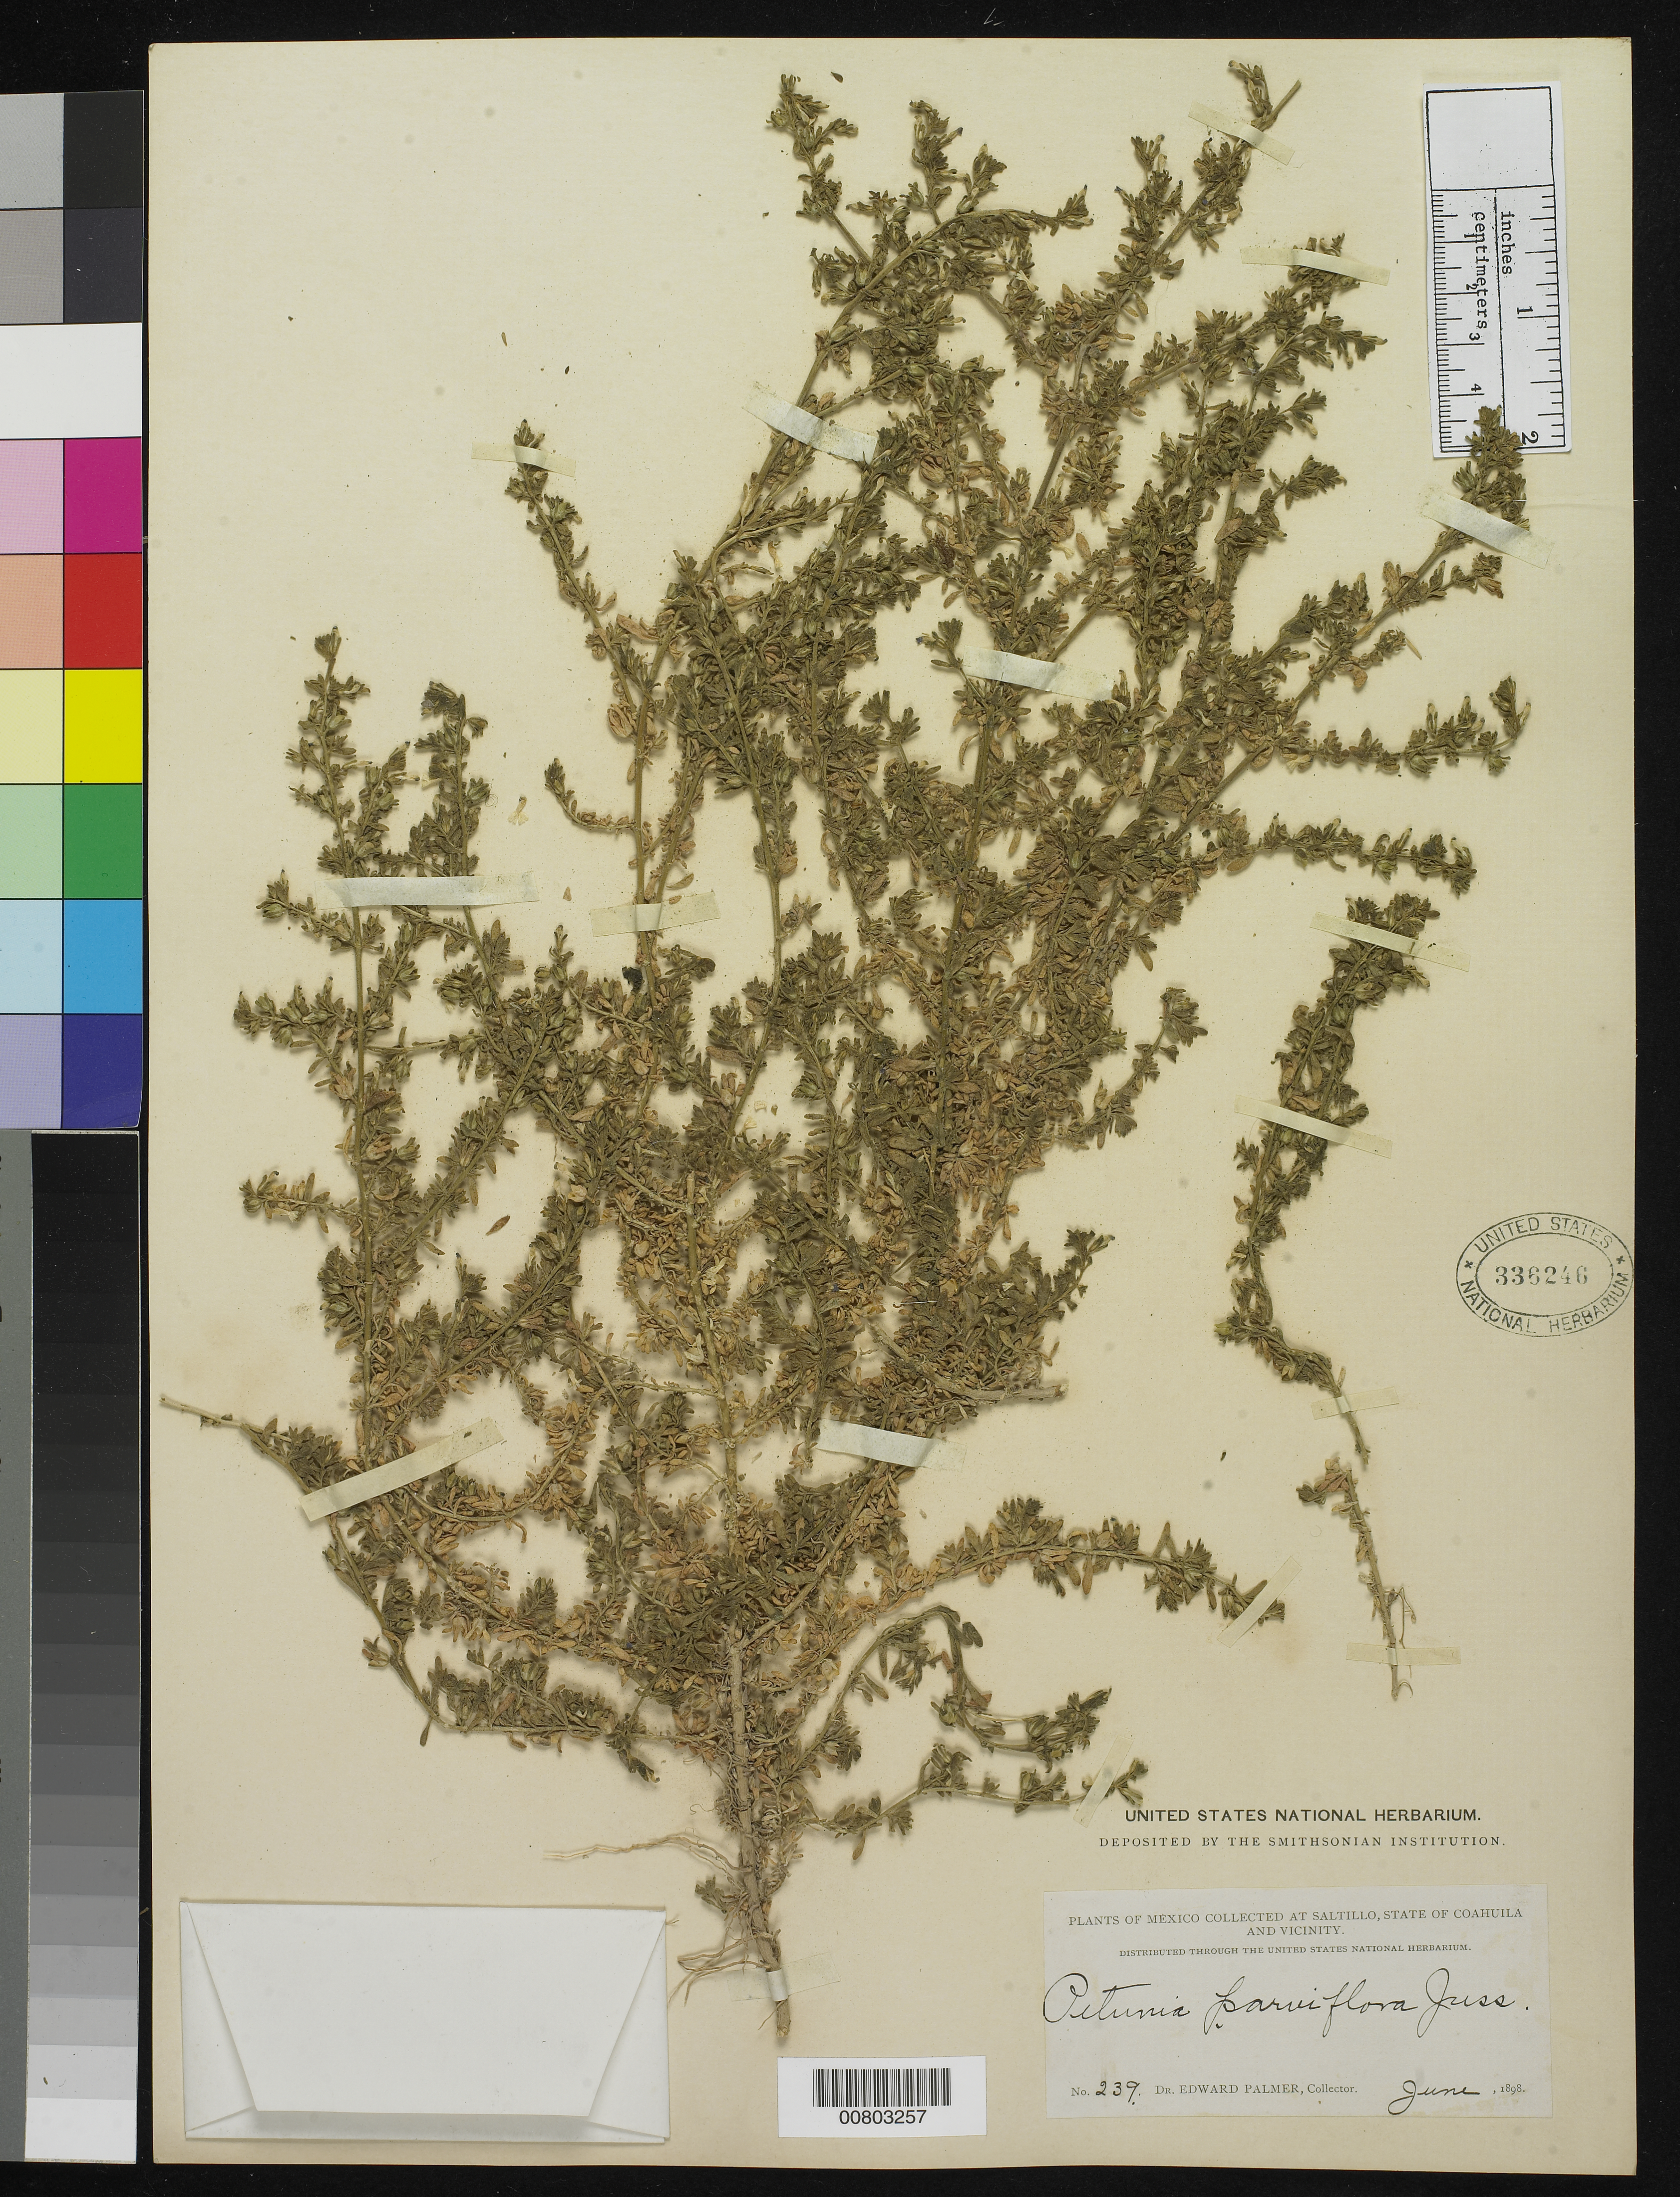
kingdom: Plantae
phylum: Tracheophyta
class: Magnoliopsida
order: Solanales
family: Solanaceae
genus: Petunia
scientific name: Petunia parviflora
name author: Juss.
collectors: E. Palmer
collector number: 239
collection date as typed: Jun 1898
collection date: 1898-06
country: Mexico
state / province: Coahuila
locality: Saltillo, Coahuila and vicinity.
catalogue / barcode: US 336246